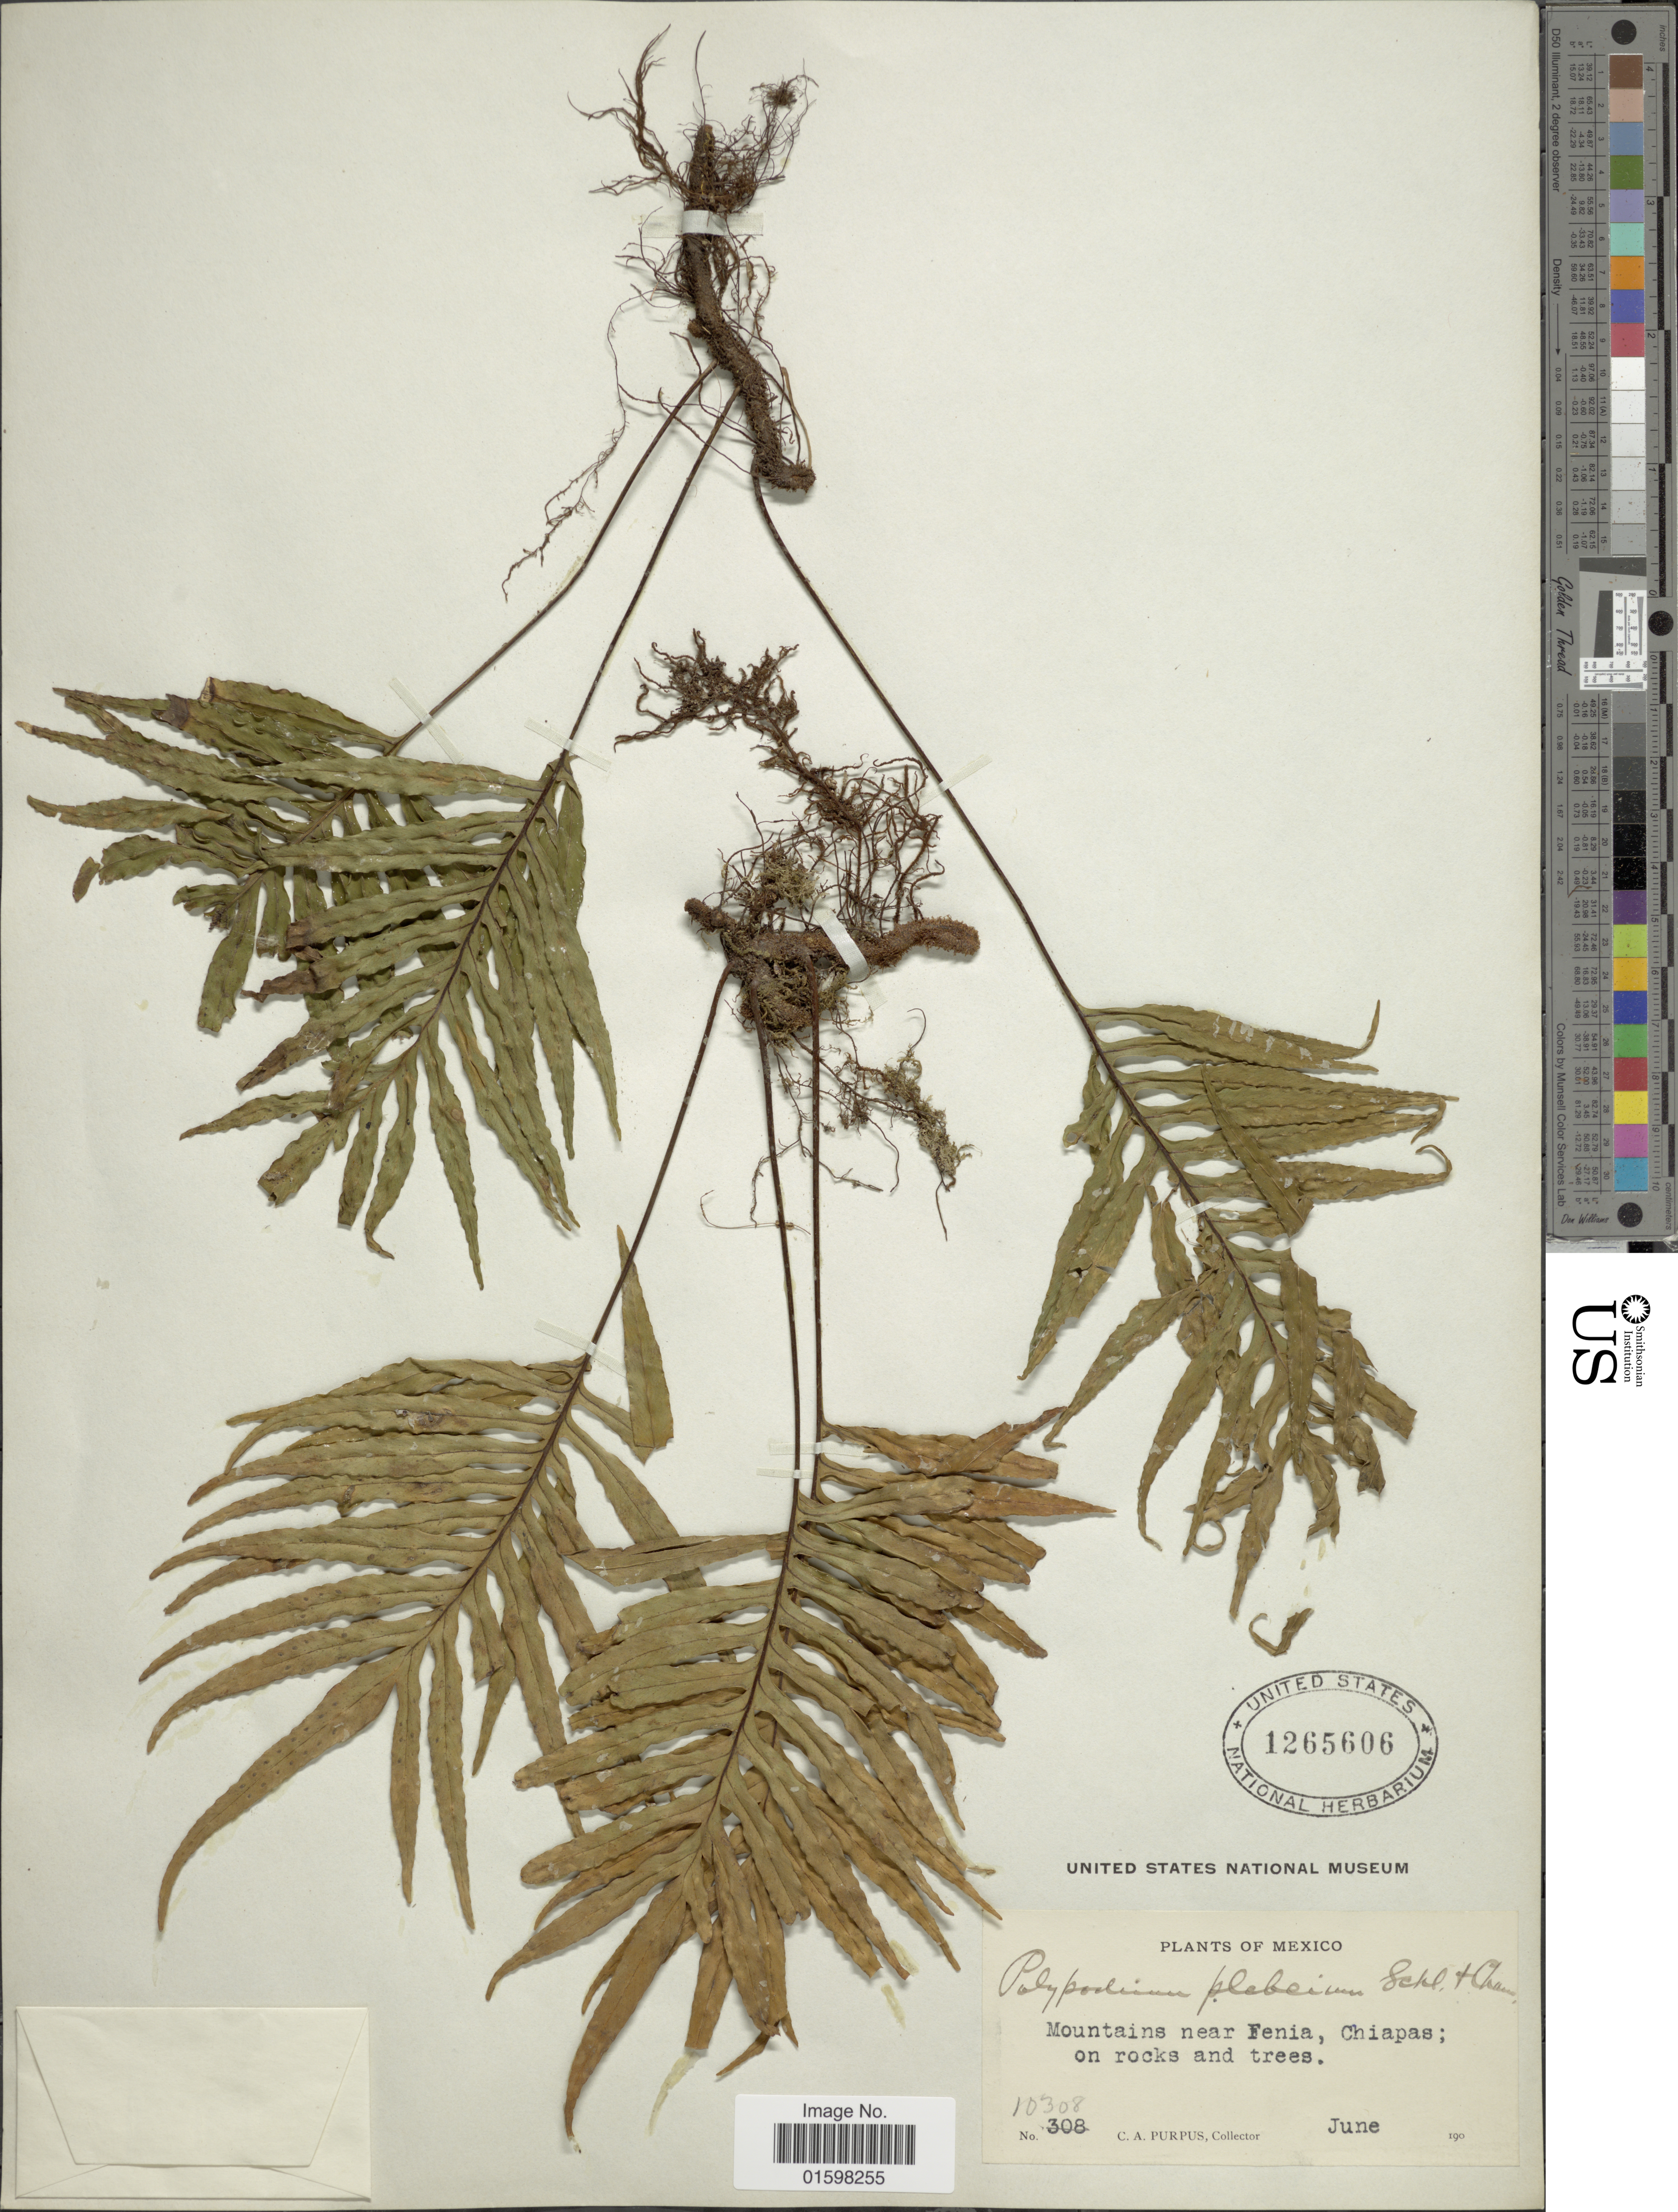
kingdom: Plantae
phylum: Tracheophyta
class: Polypodiopsida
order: Polypodiales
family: Polypodiaceae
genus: Pleopeltis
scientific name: Pleopeltis plebeia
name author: (Schltdl. ex Cham.) A.R. Sm. & Tejero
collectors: C. A. Purpus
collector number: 10308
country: Mexico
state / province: Chiapas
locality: Mountains near Fenia, Chiapas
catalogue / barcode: US 1265606